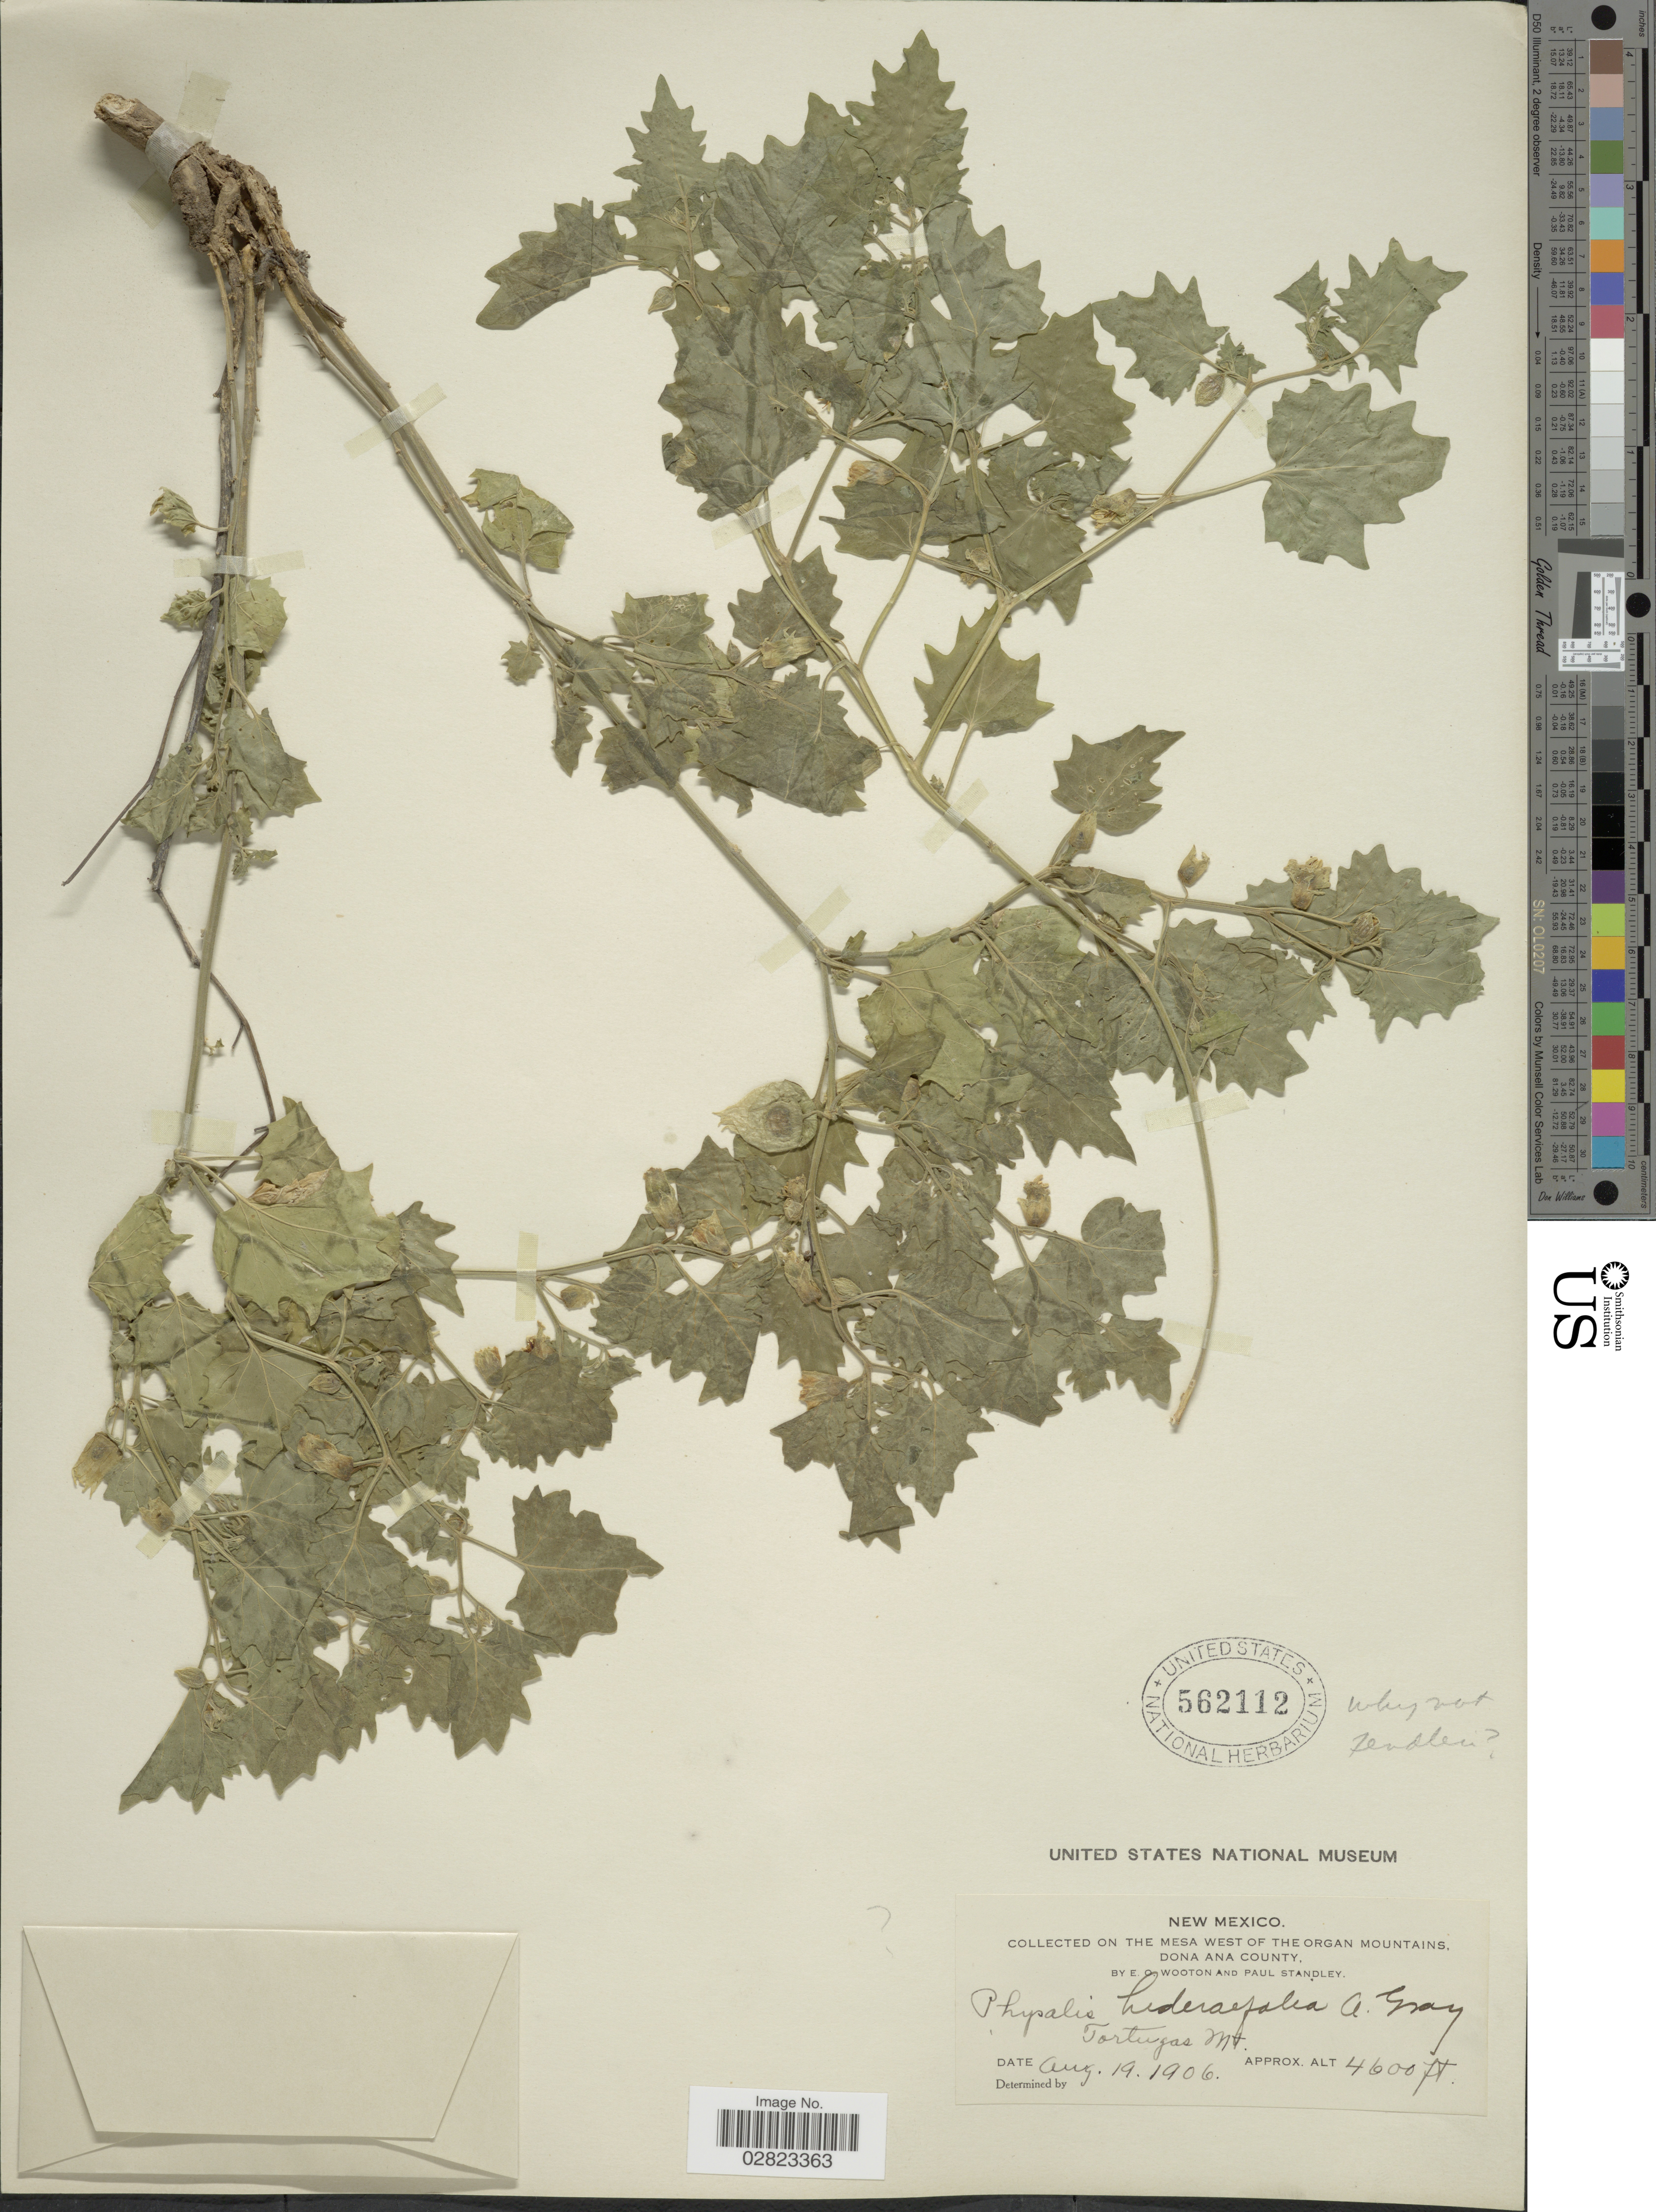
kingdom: Plantae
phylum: Tracheophyta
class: Magnoliopsida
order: Solanales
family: Solanaceae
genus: Physalis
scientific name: Physalis hederifolia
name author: A. Gray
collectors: E. O. Wooton & P. C. Standley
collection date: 1906-08-19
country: United States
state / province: New Mexico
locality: On the mesa west of the Organ Mountains, Dona Ana County. Tortugas Mt.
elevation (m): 1402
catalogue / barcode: US 562112